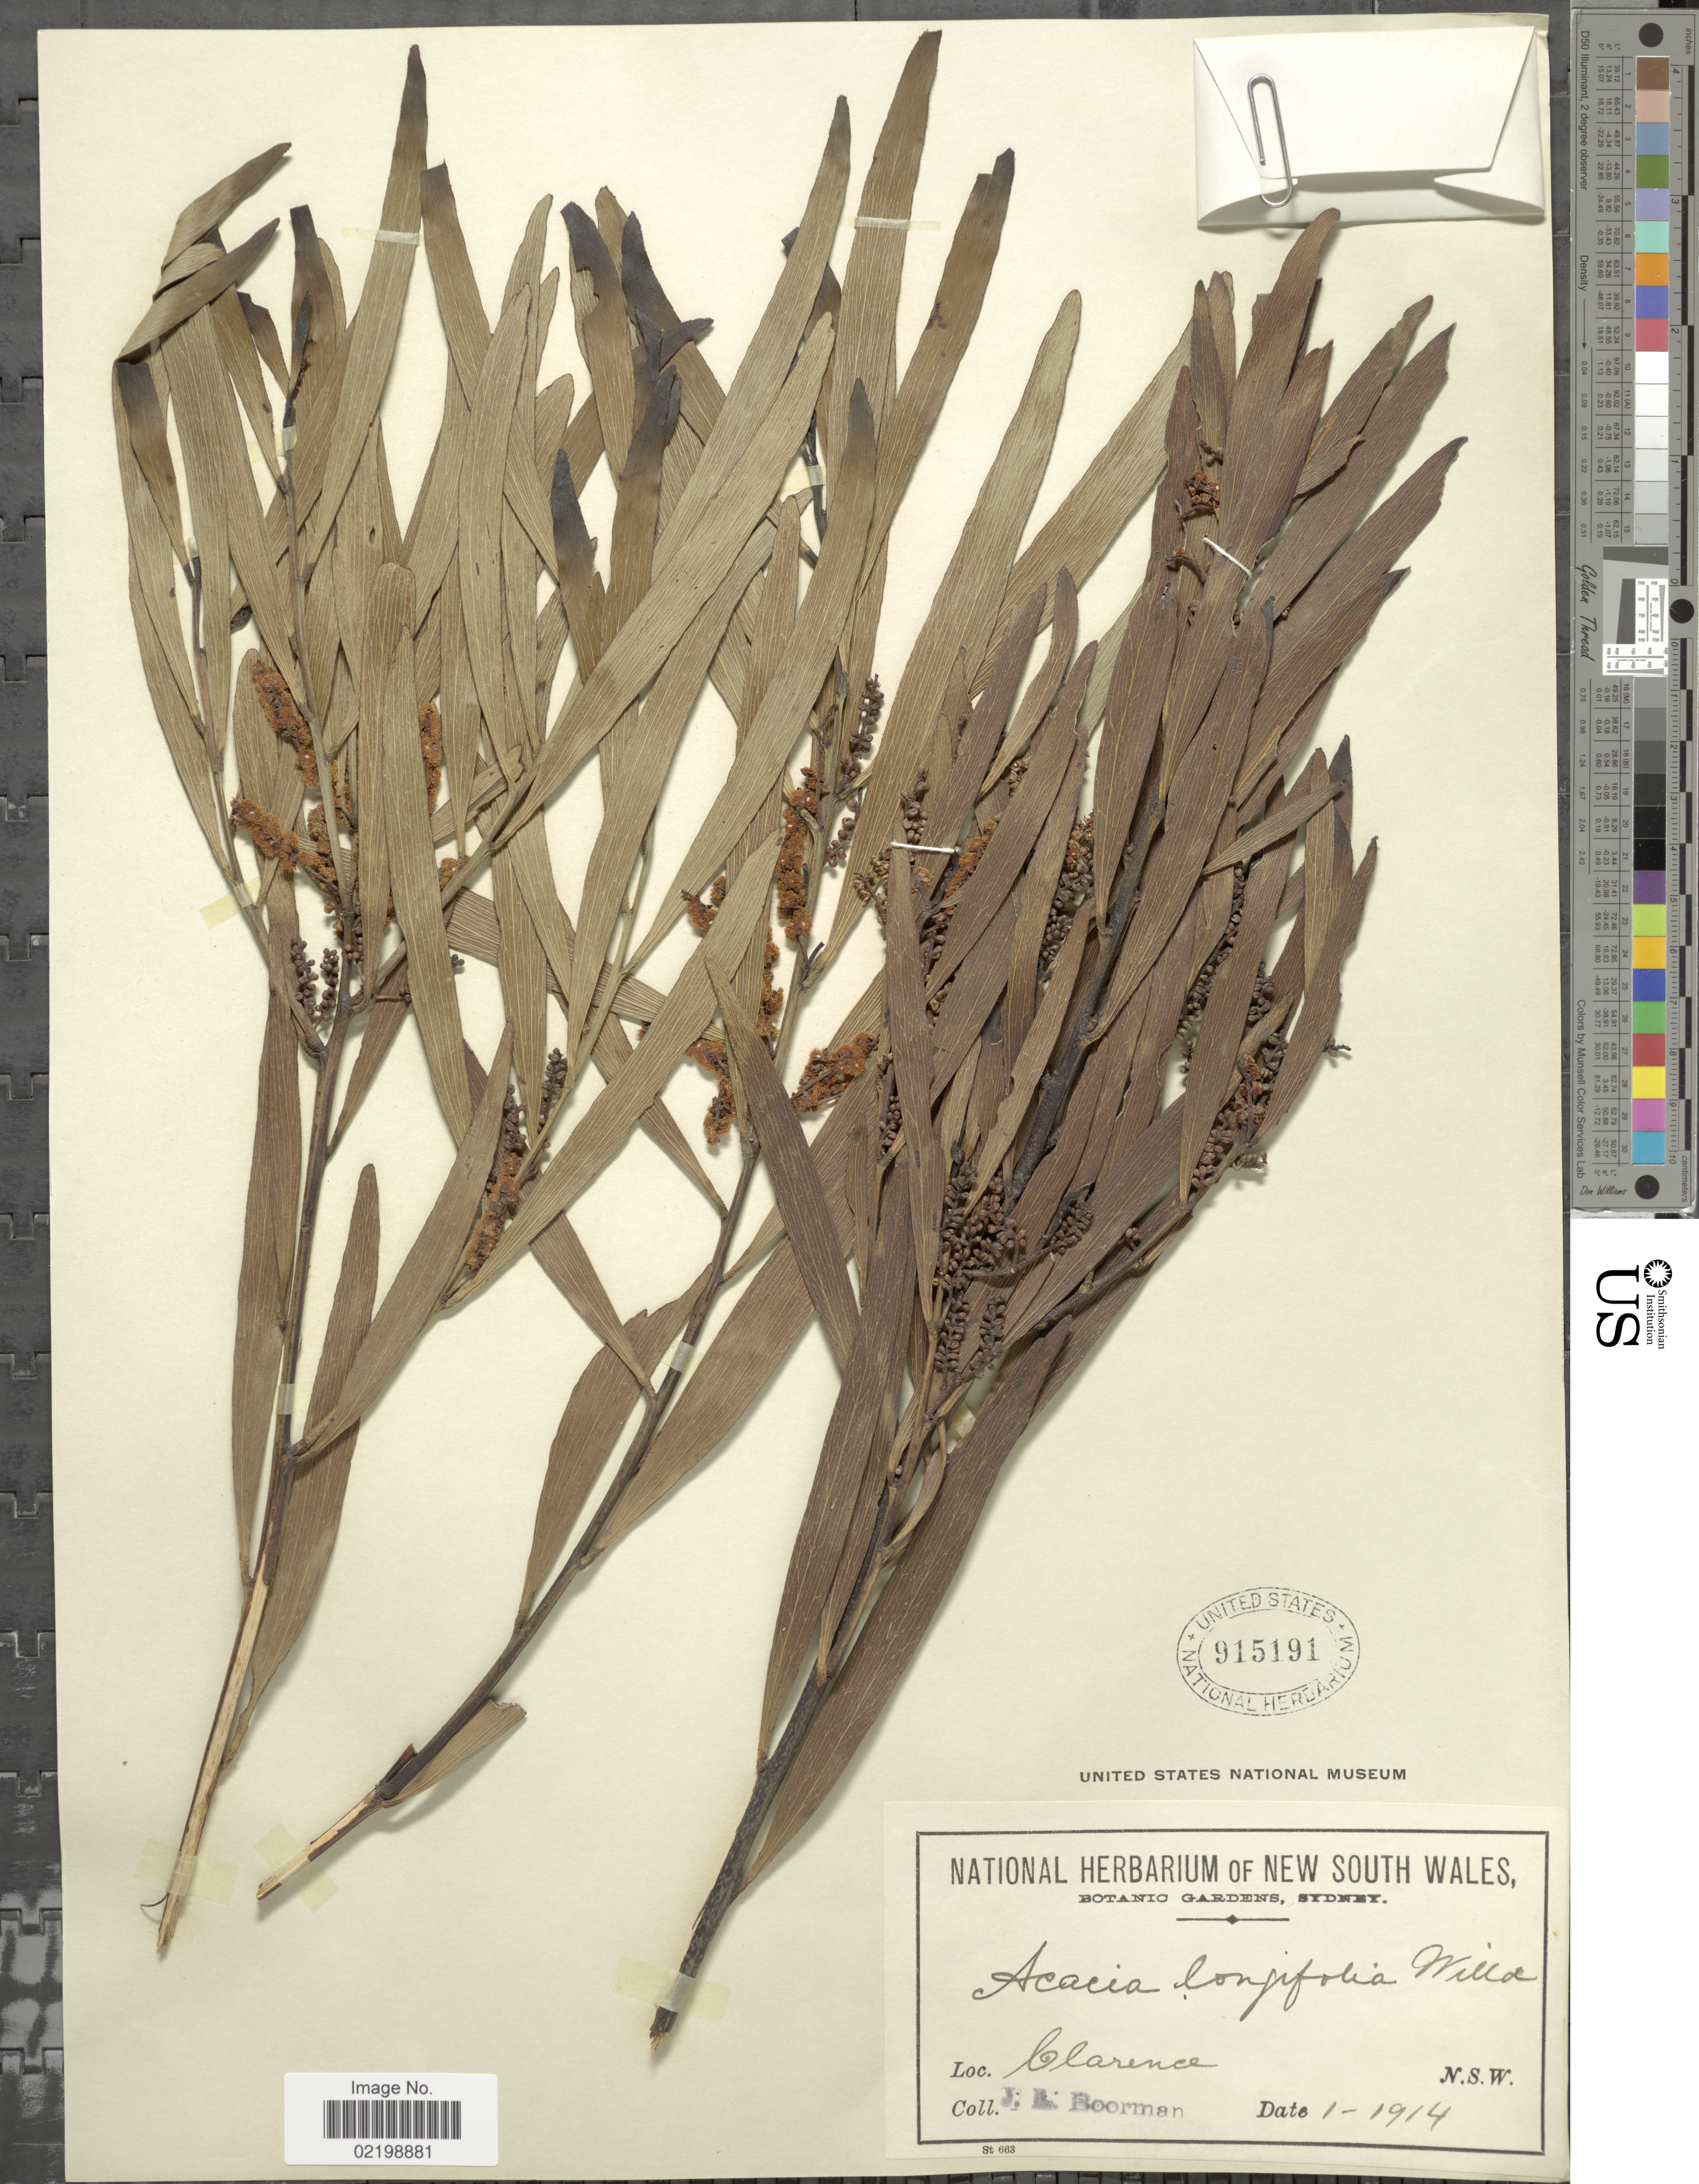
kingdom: Plantae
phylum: Tracheophyta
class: Magnoliopsida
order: Fabales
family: Fabaceae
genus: Acacia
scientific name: Acacia longifolia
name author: (Andrews) Willd.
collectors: J. Boorman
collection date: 1914-01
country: Australia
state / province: New South Wales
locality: Clarence, N.S.W.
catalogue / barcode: US 915191